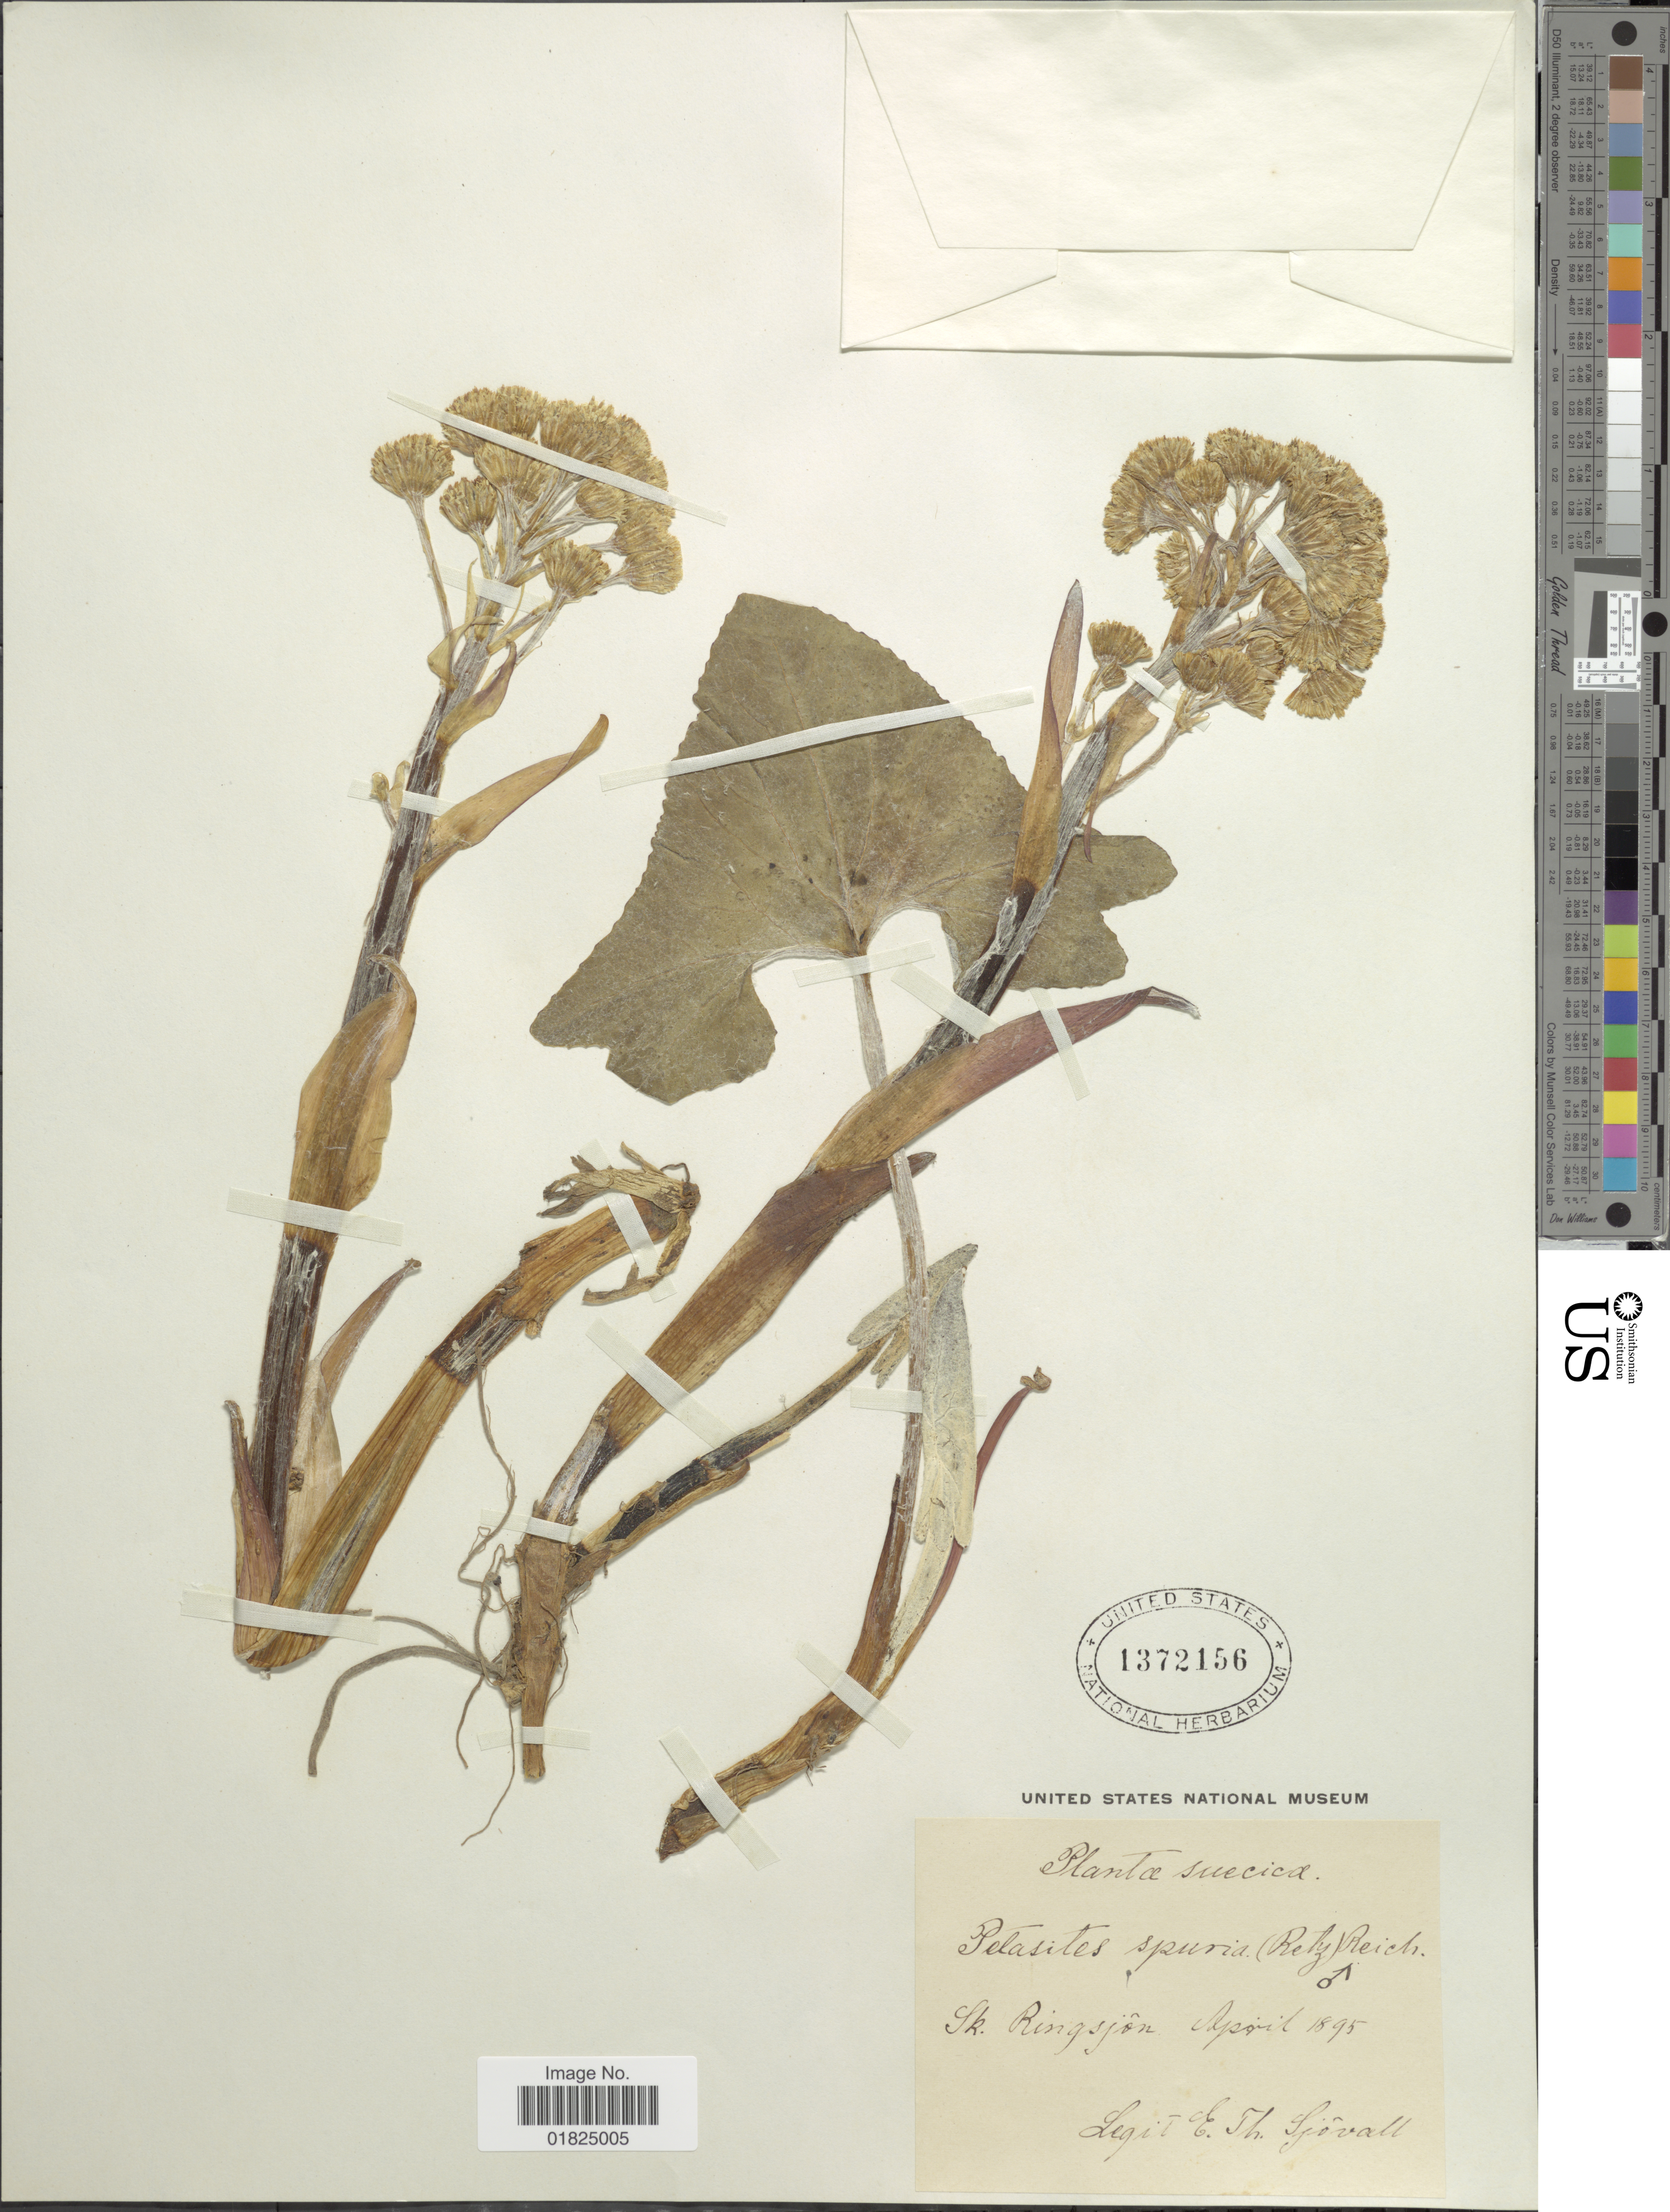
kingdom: Plantae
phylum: Tracheophyta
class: Magnoliopsida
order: Asterales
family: Asteraceae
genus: Petasites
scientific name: Petasites spurius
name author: (Retz.) Rchb.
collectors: E. Sjövall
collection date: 1895-04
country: Sweden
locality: Sk. Ringsjôn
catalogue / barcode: US 1372156